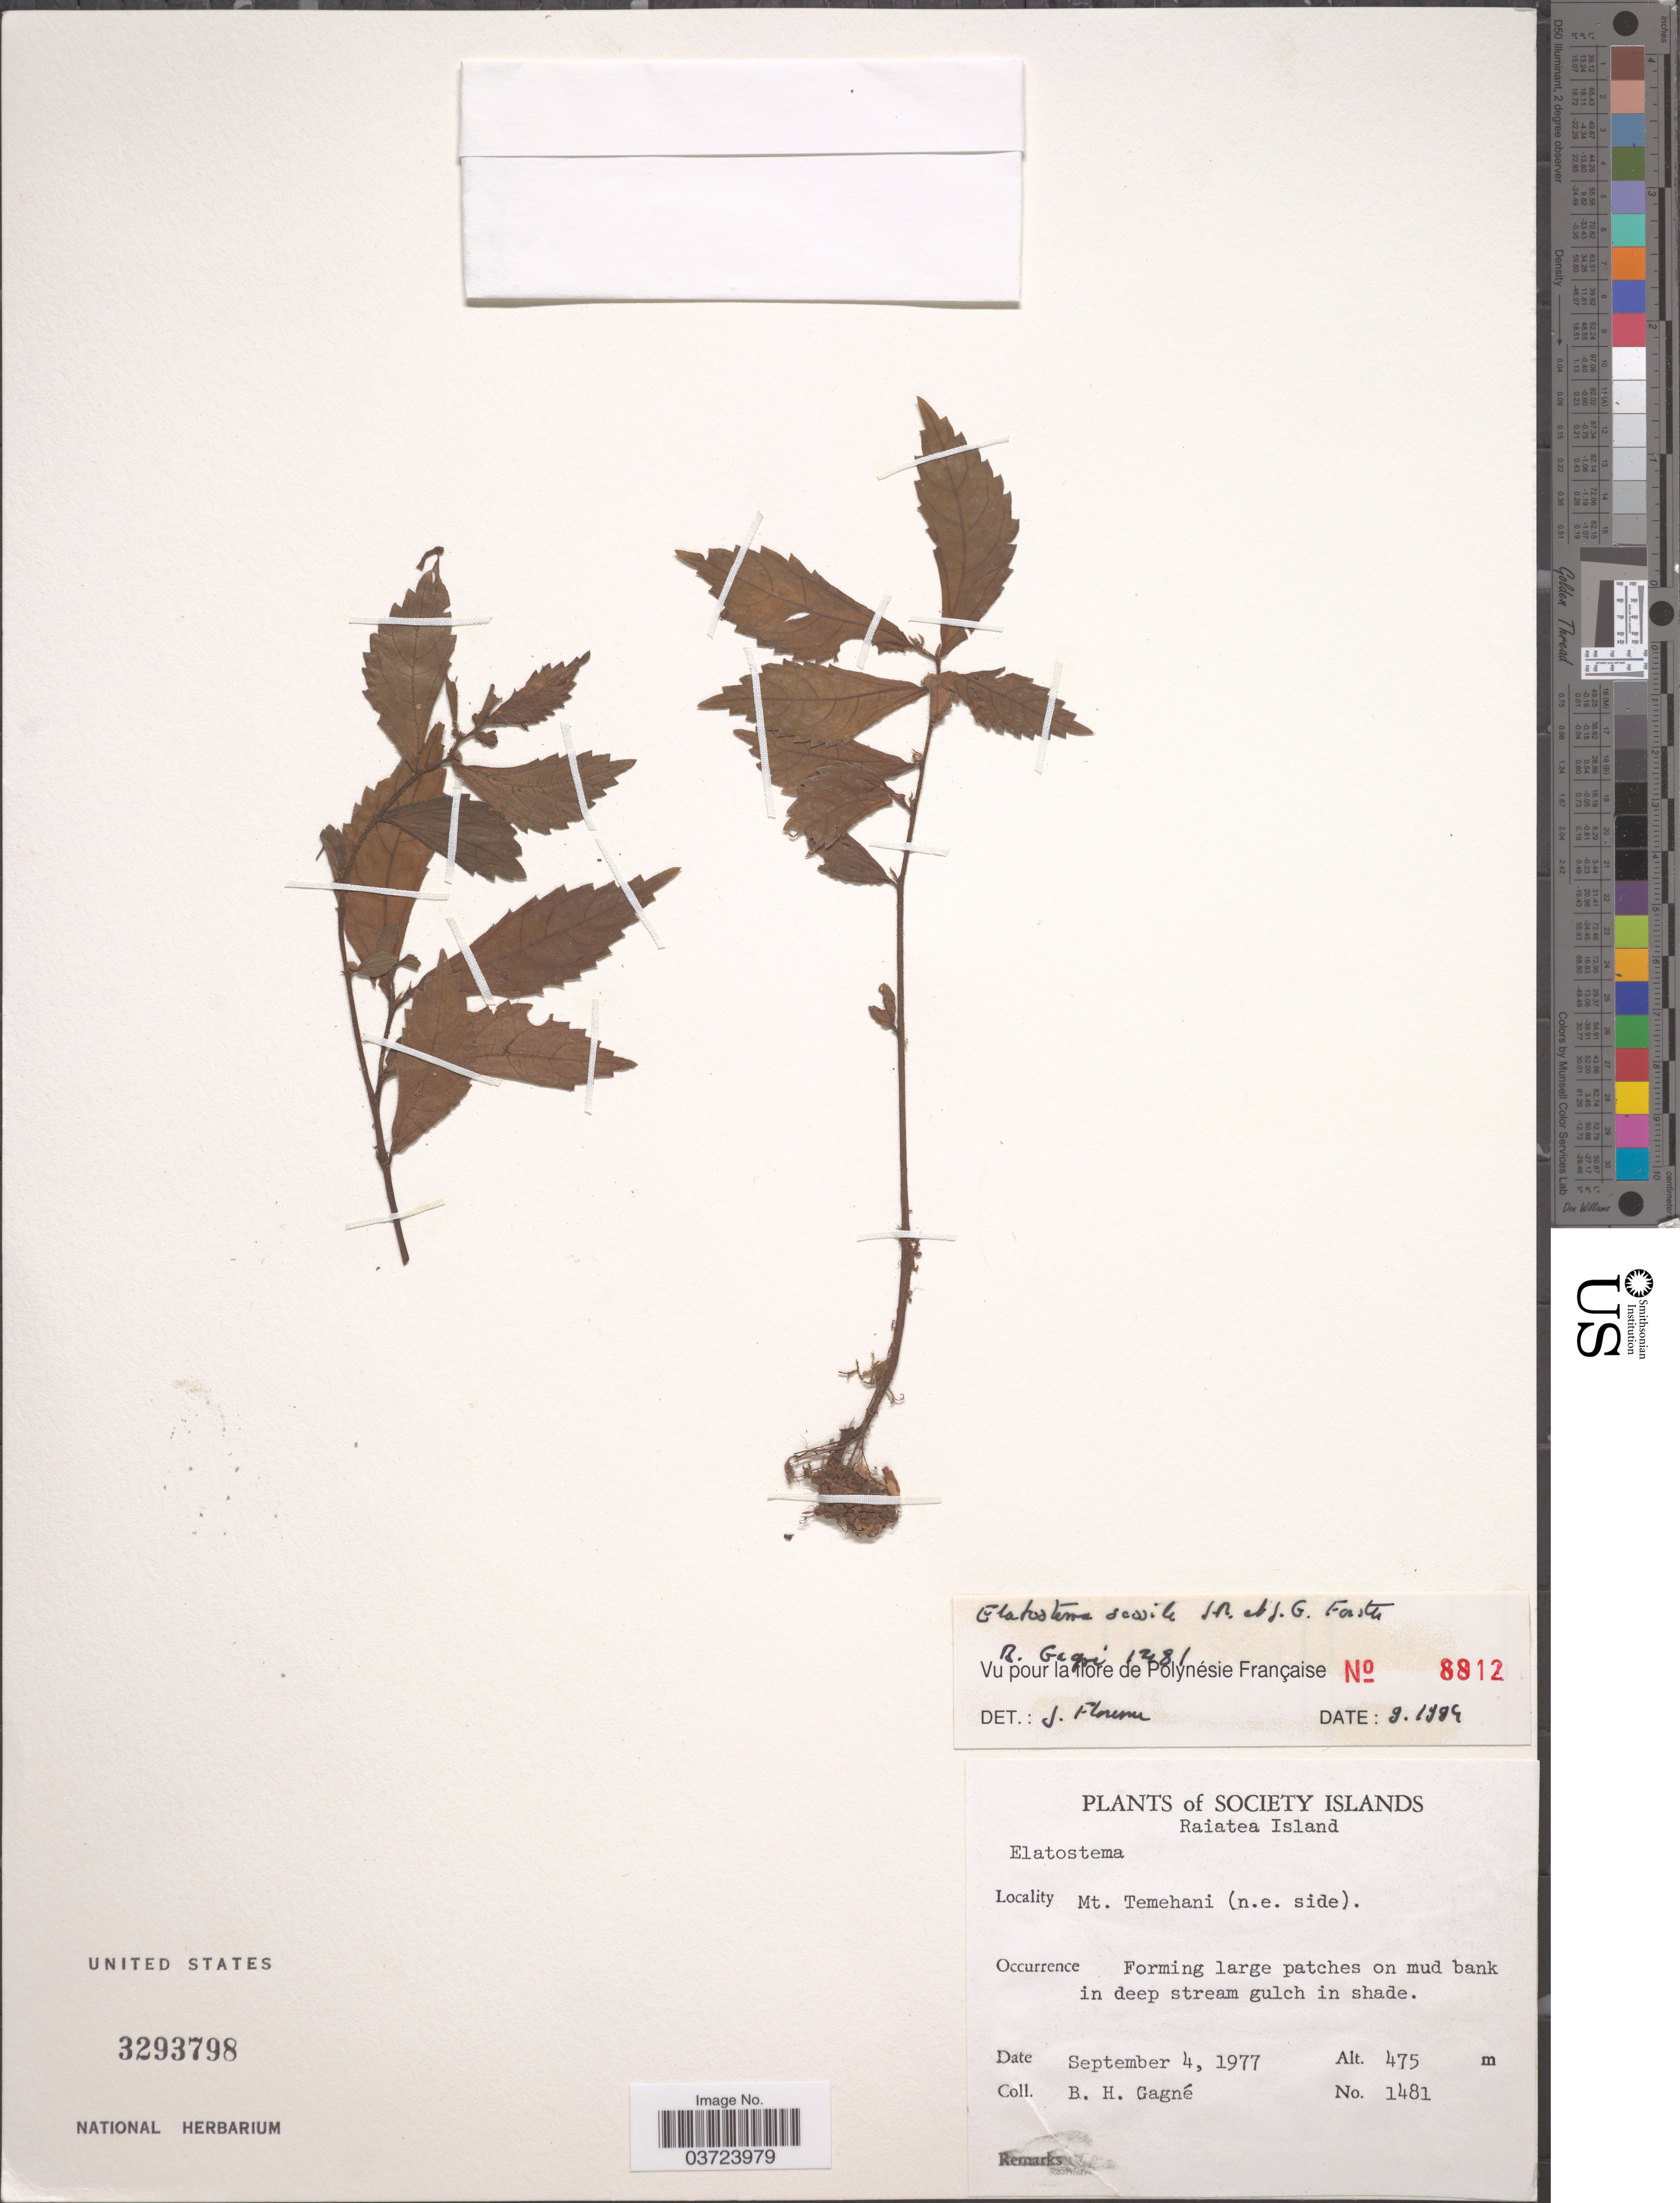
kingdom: Plantae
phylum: Tracheophyta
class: Magnoliopsida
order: Rosales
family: Urticaceae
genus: Elatostema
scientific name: Elatostema sessile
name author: J.R. Forst. & G. Forst.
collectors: B. H. Gagné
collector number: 1481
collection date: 1977-09-04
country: French Polynesia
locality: Society Islands. Raiatea Island. Mt. Temehani (n.e. side).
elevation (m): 475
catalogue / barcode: US 3293798